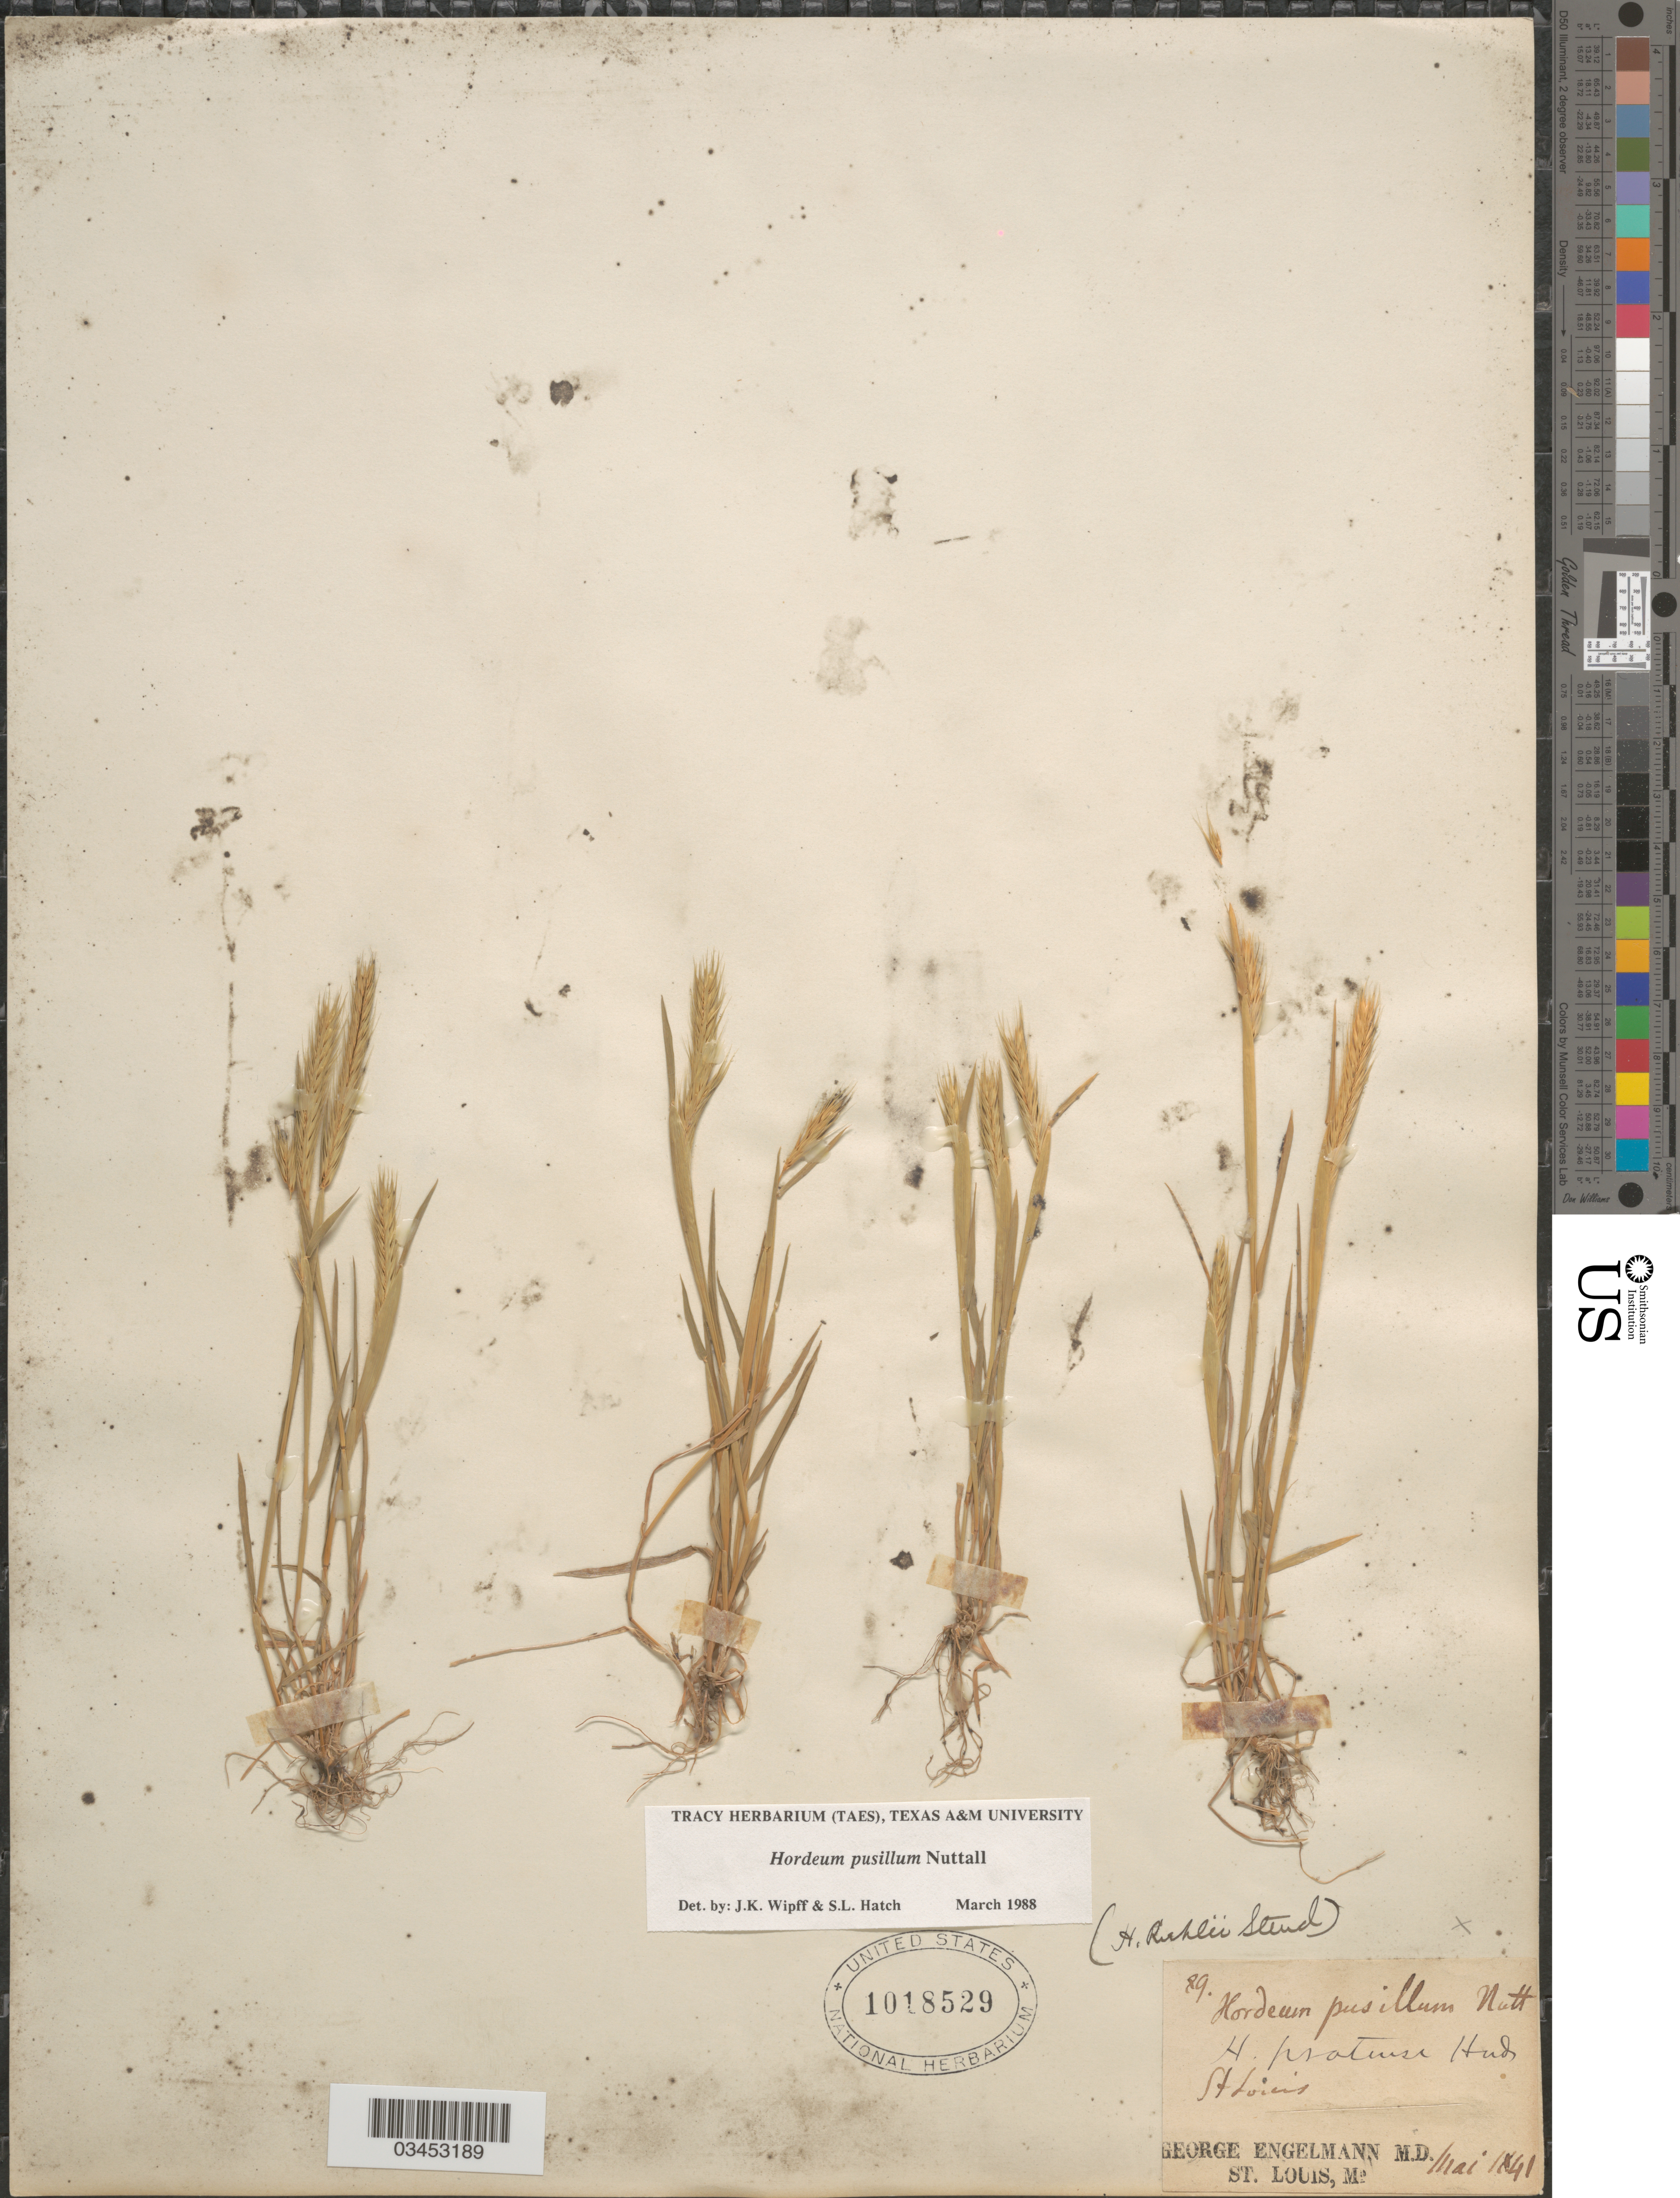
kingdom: Plantae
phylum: Tracheophyta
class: Liliopsida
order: Poales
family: Poaceae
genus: Hordeum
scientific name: Hordeum pusillum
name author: Nutt.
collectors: G. Engelmann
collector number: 89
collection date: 1841-05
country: United States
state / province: Missouri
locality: St. Louis.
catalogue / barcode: US 1018529